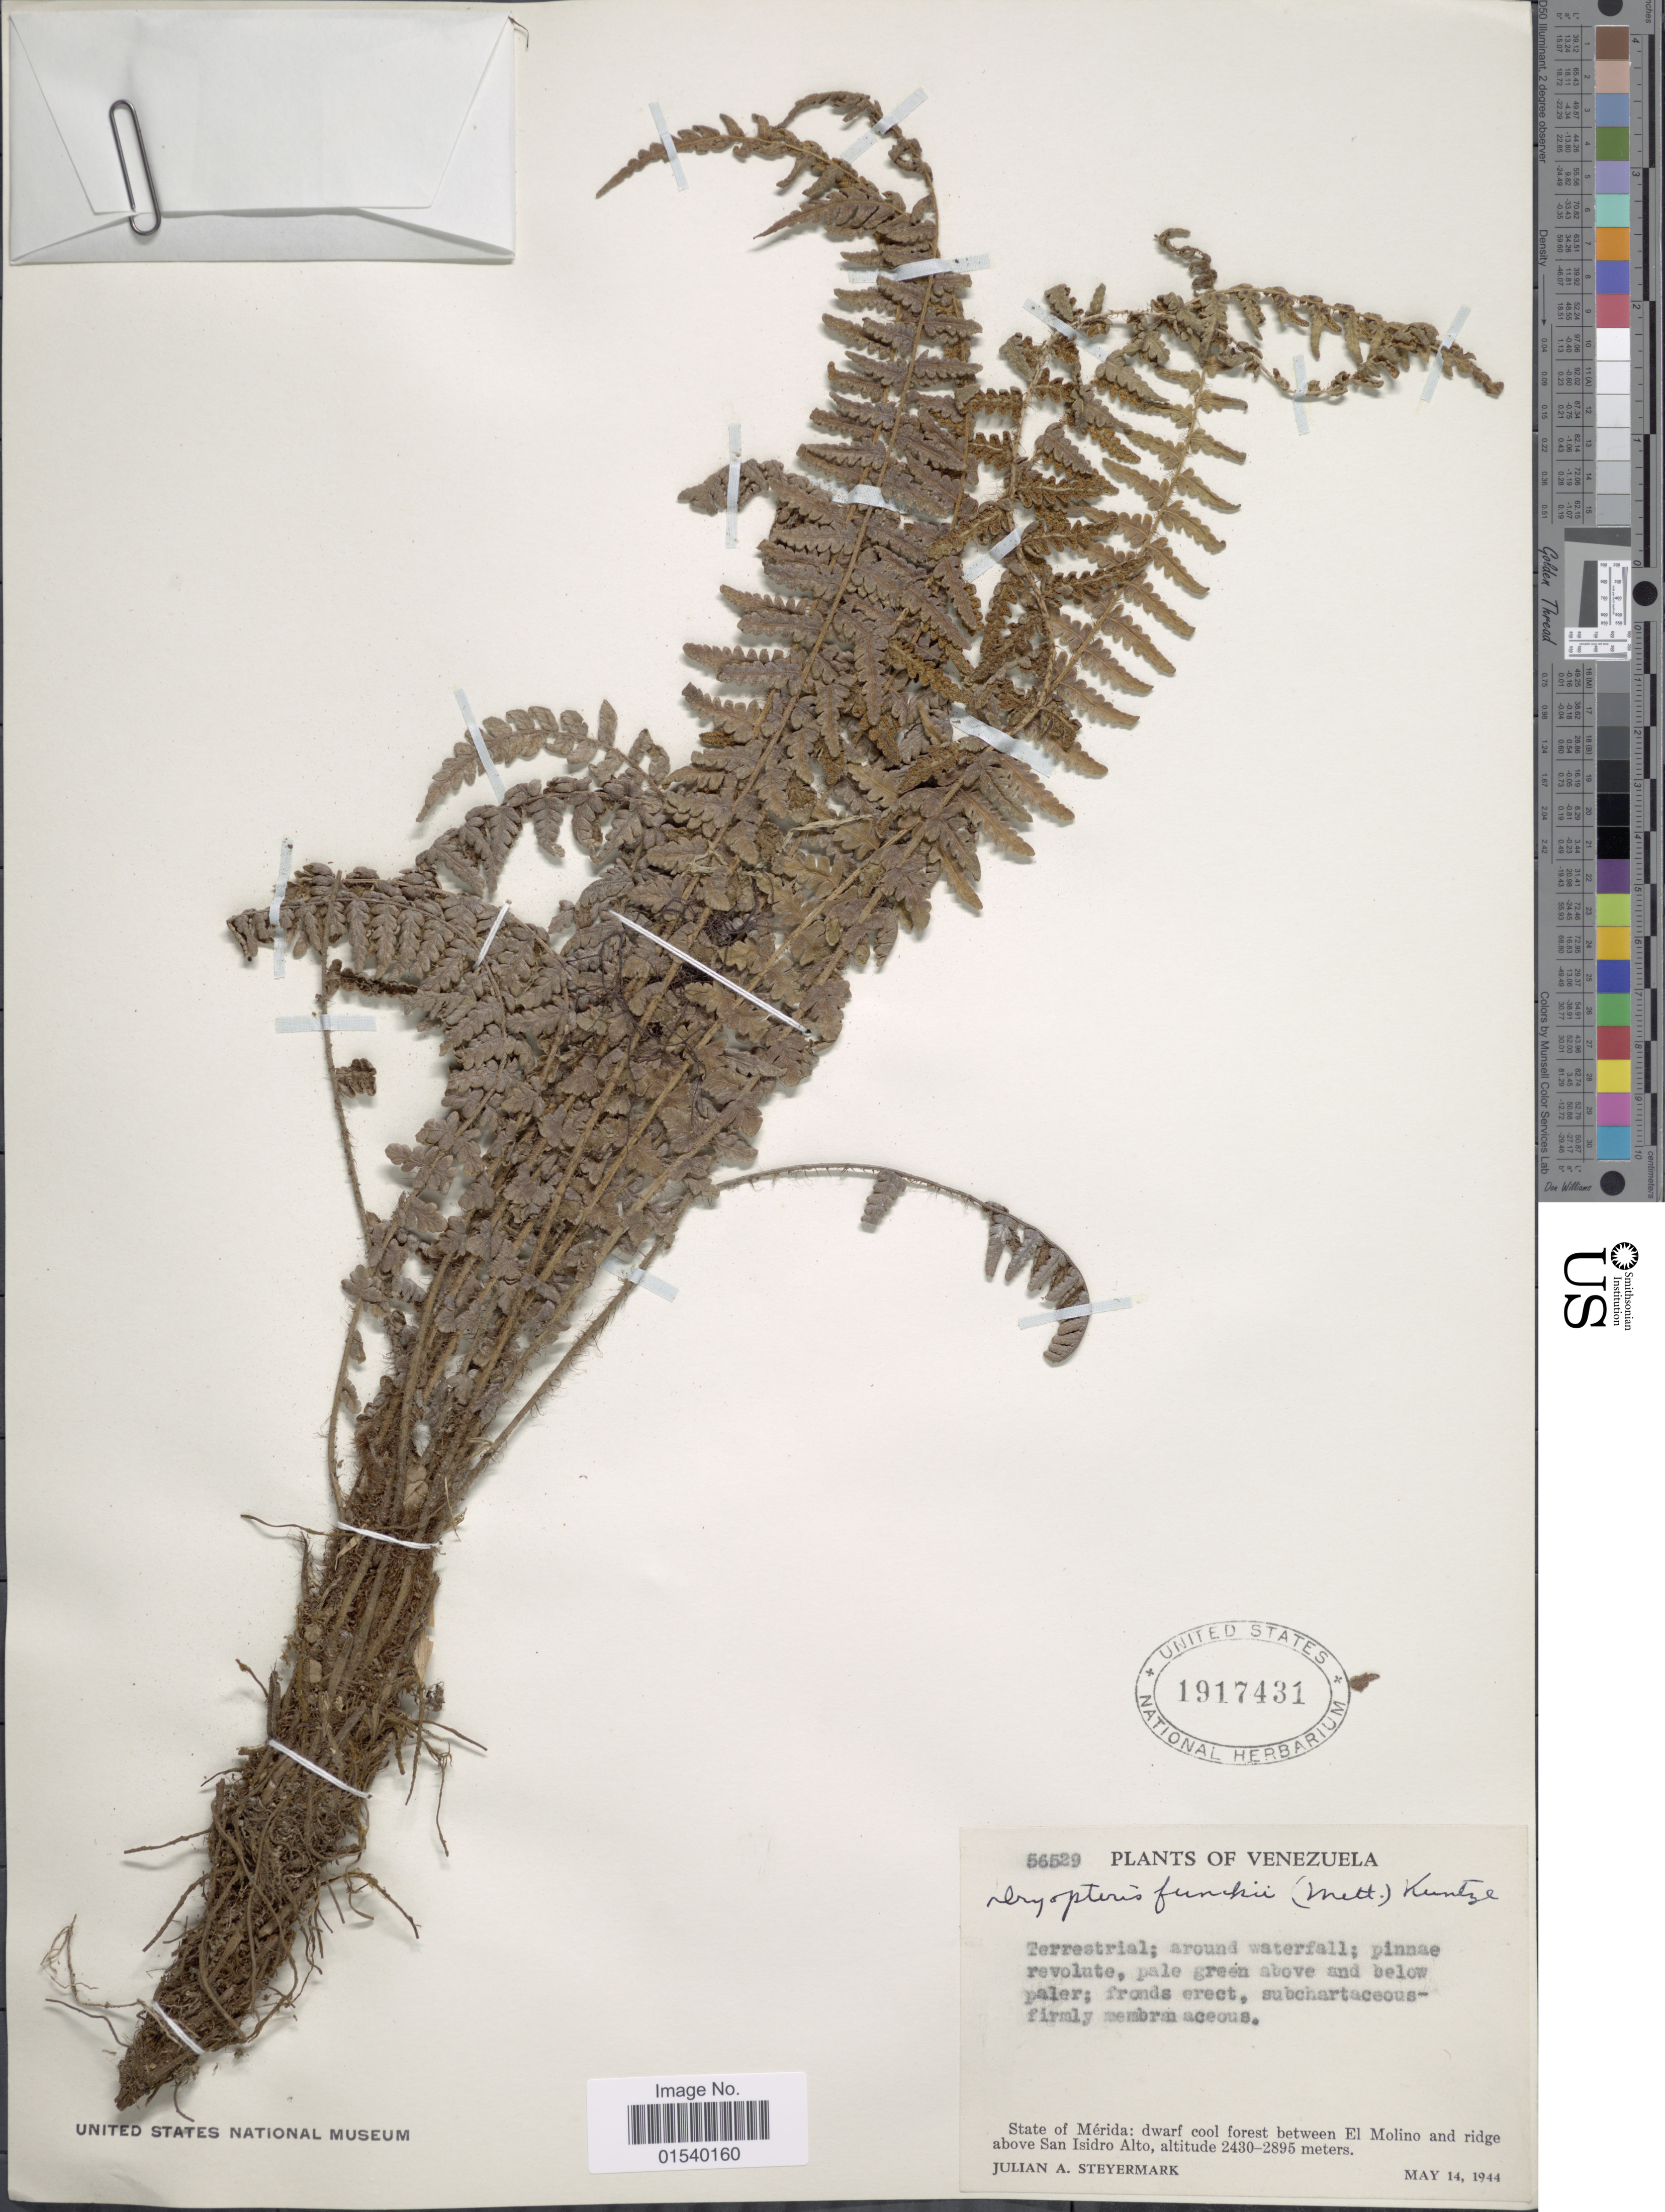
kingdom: Plantae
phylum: Tracheophyta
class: Polypodiopsida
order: Polypodiales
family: Thelypteridaceae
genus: Amauropelta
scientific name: Amauropelta funckii (Mett.) comb. nov., ined. 2015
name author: (Mett.)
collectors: J. Steyermark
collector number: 56529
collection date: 1944-05-14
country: Venezuela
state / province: Mérida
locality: Dwarf cool forest between El Molino and ridge above San Isidro Alto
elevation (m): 2430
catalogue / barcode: US 1917431